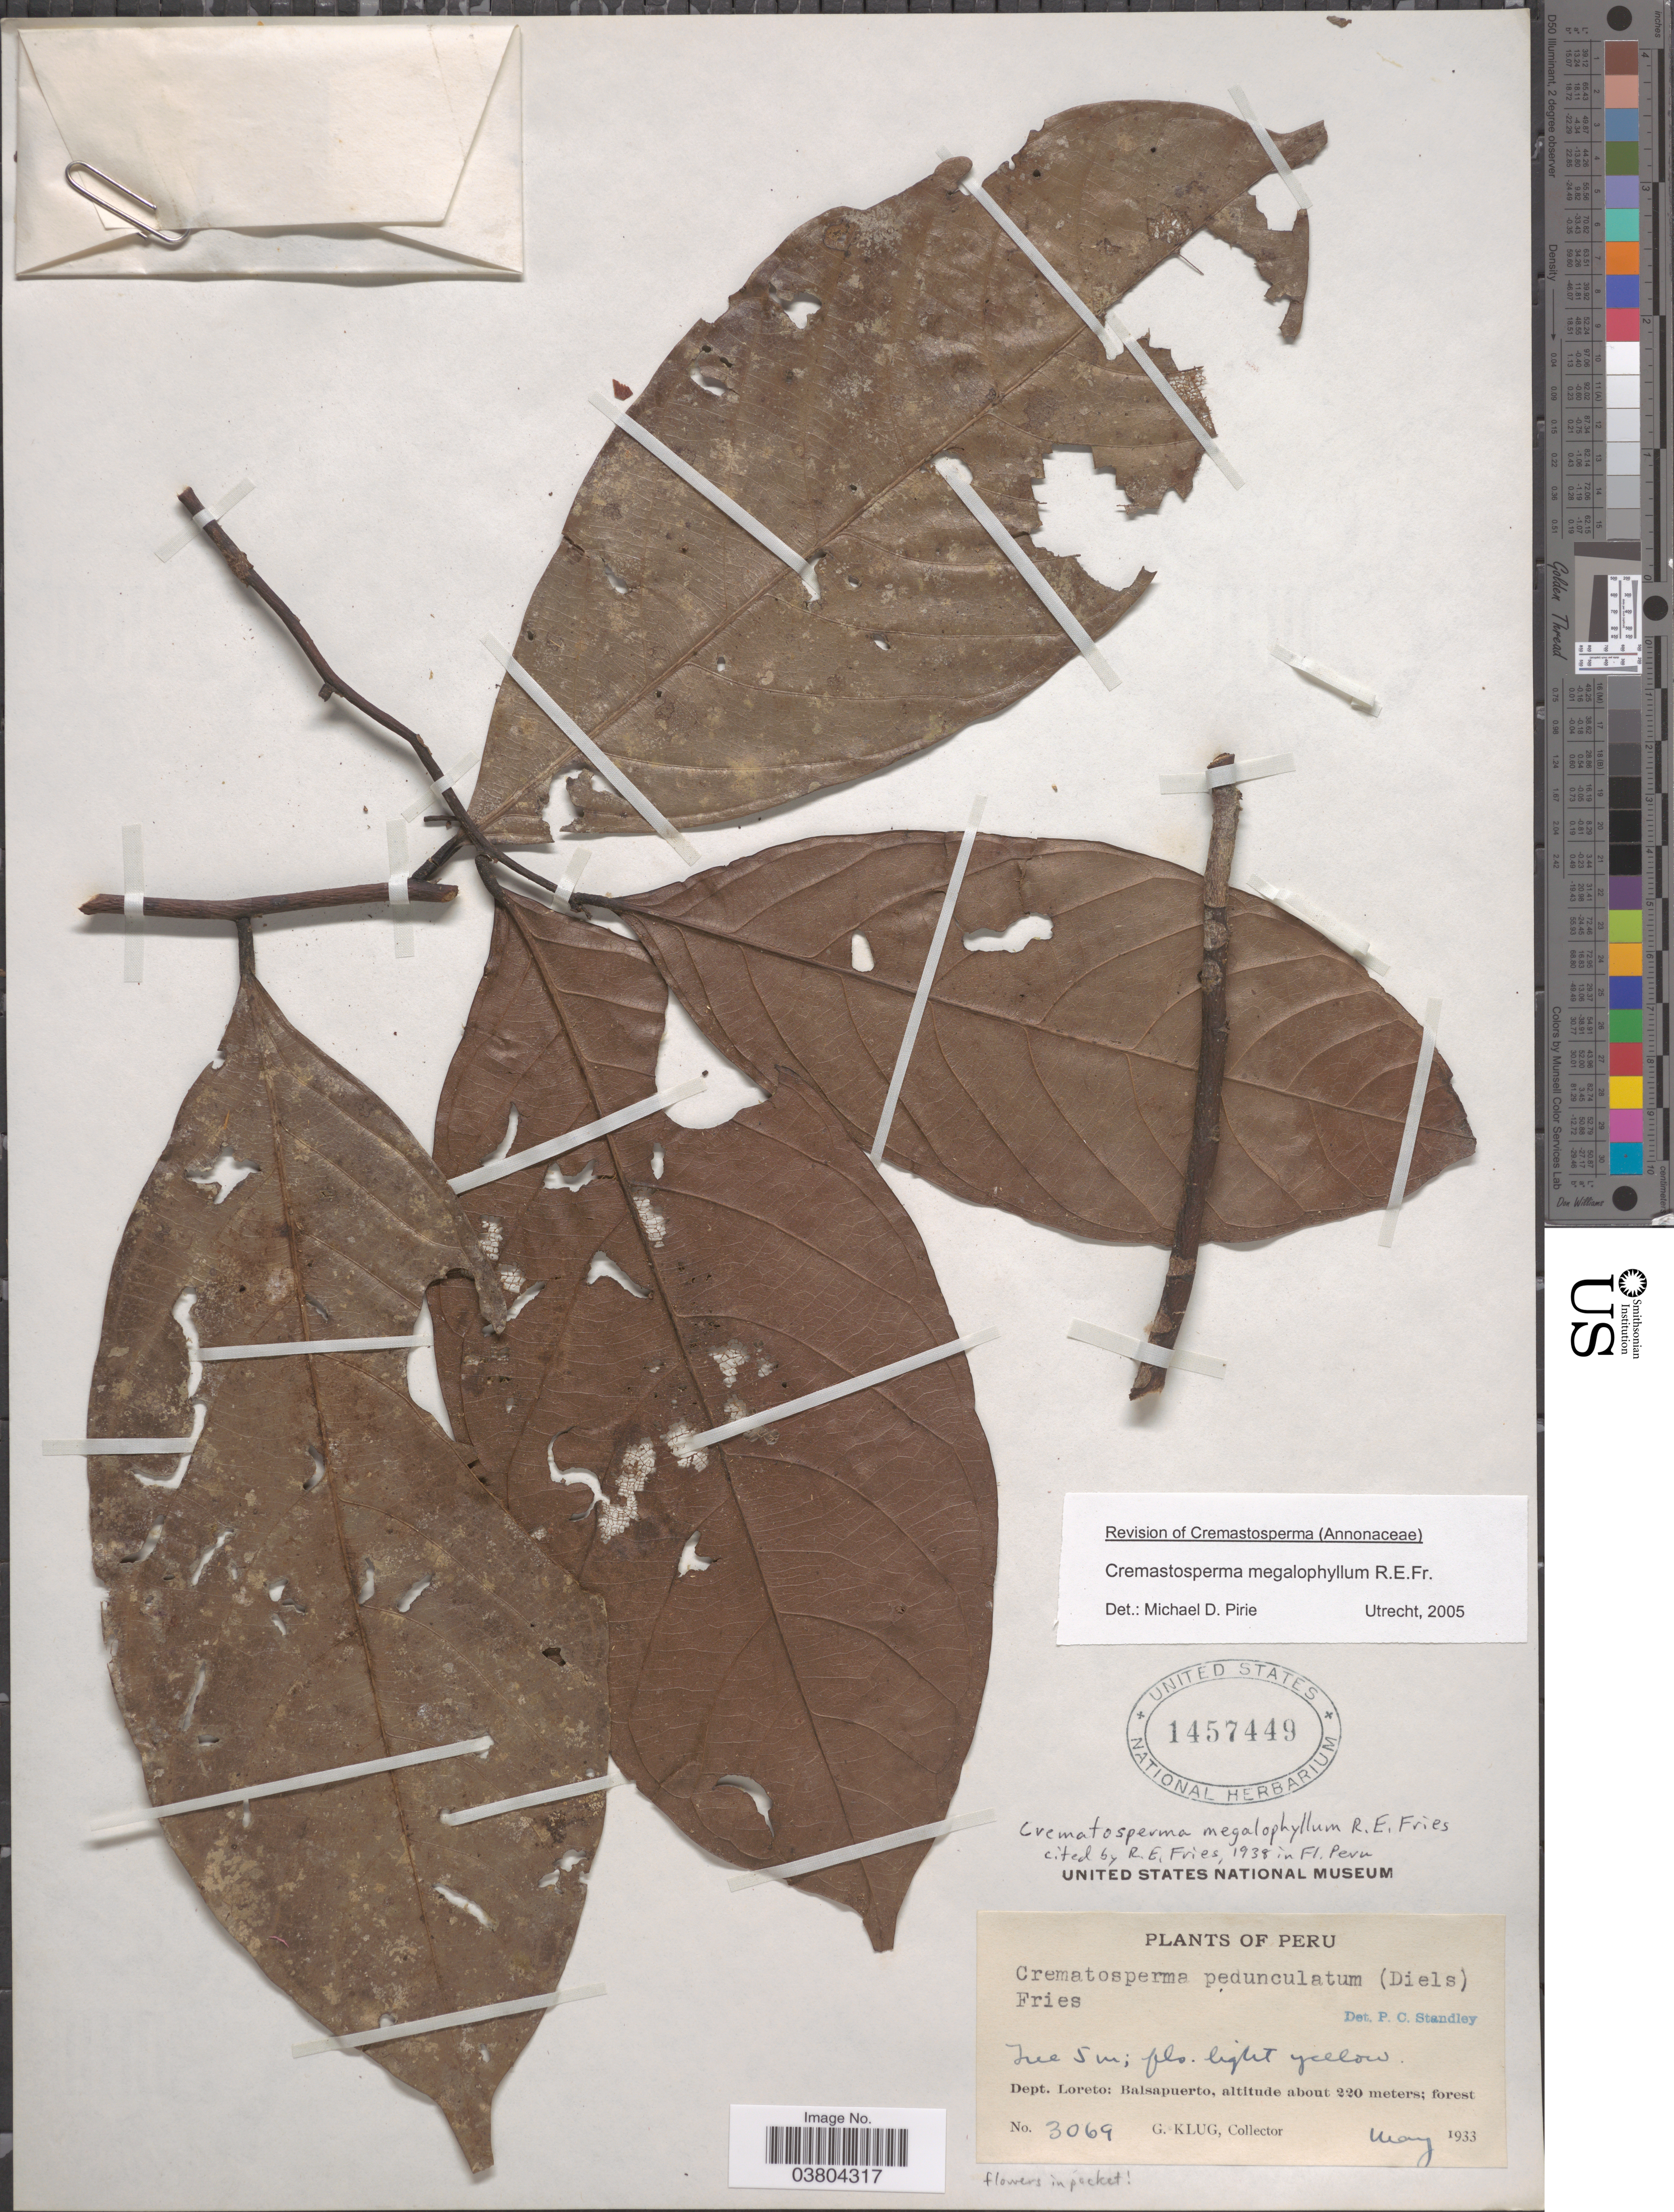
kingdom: Plantae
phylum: Tracheophyta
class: Magnoliopsida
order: Magnoliales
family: Annonaceae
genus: Cremastosperma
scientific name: Cremastosperma megalophyllum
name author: R.E. Fr.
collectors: G. Klug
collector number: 3069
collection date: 1933-05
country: Peru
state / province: Loreto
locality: Dept. Loreto: Balsapuerto.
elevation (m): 220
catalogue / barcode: US 1457449